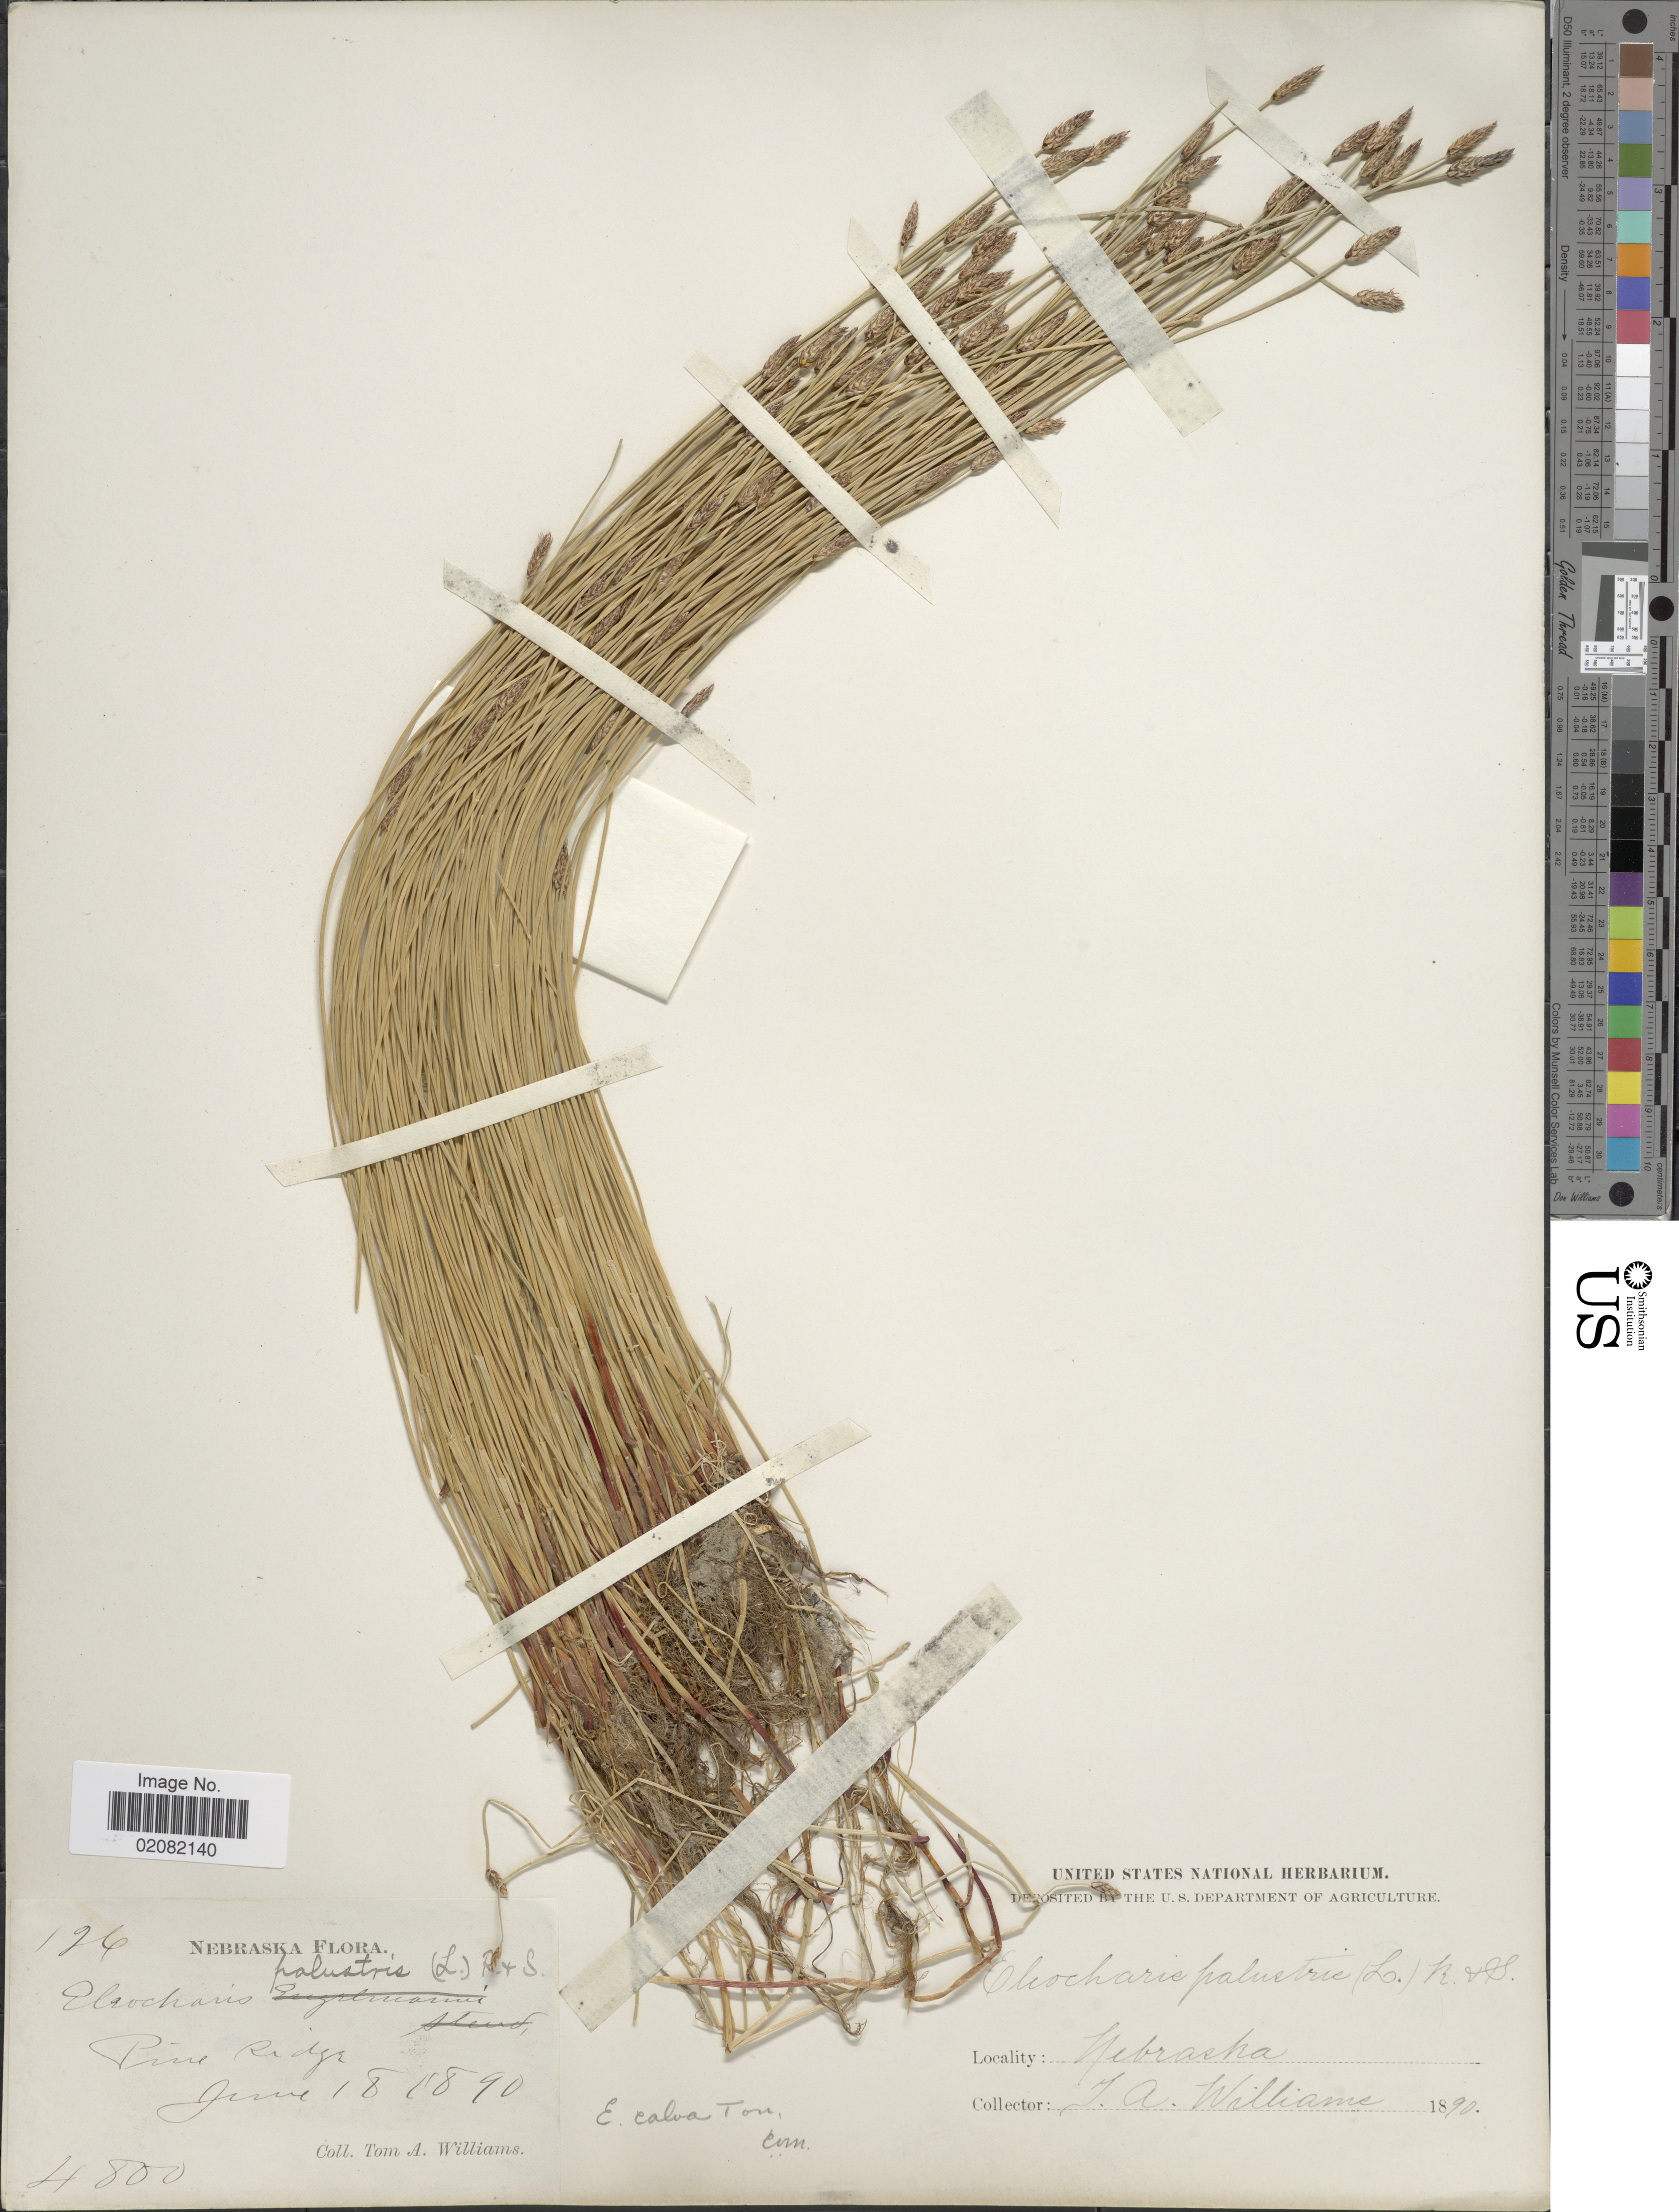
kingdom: Plantae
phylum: Tracheophyta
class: Liliopsida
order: Poales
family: Cyperaceae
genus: Eleocharis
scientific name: Eleocharis erythropoda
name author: Steud.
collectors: J. A. Williams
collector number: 126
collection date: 1890-06-18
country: United States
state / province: Nebraska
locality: Pine ridge